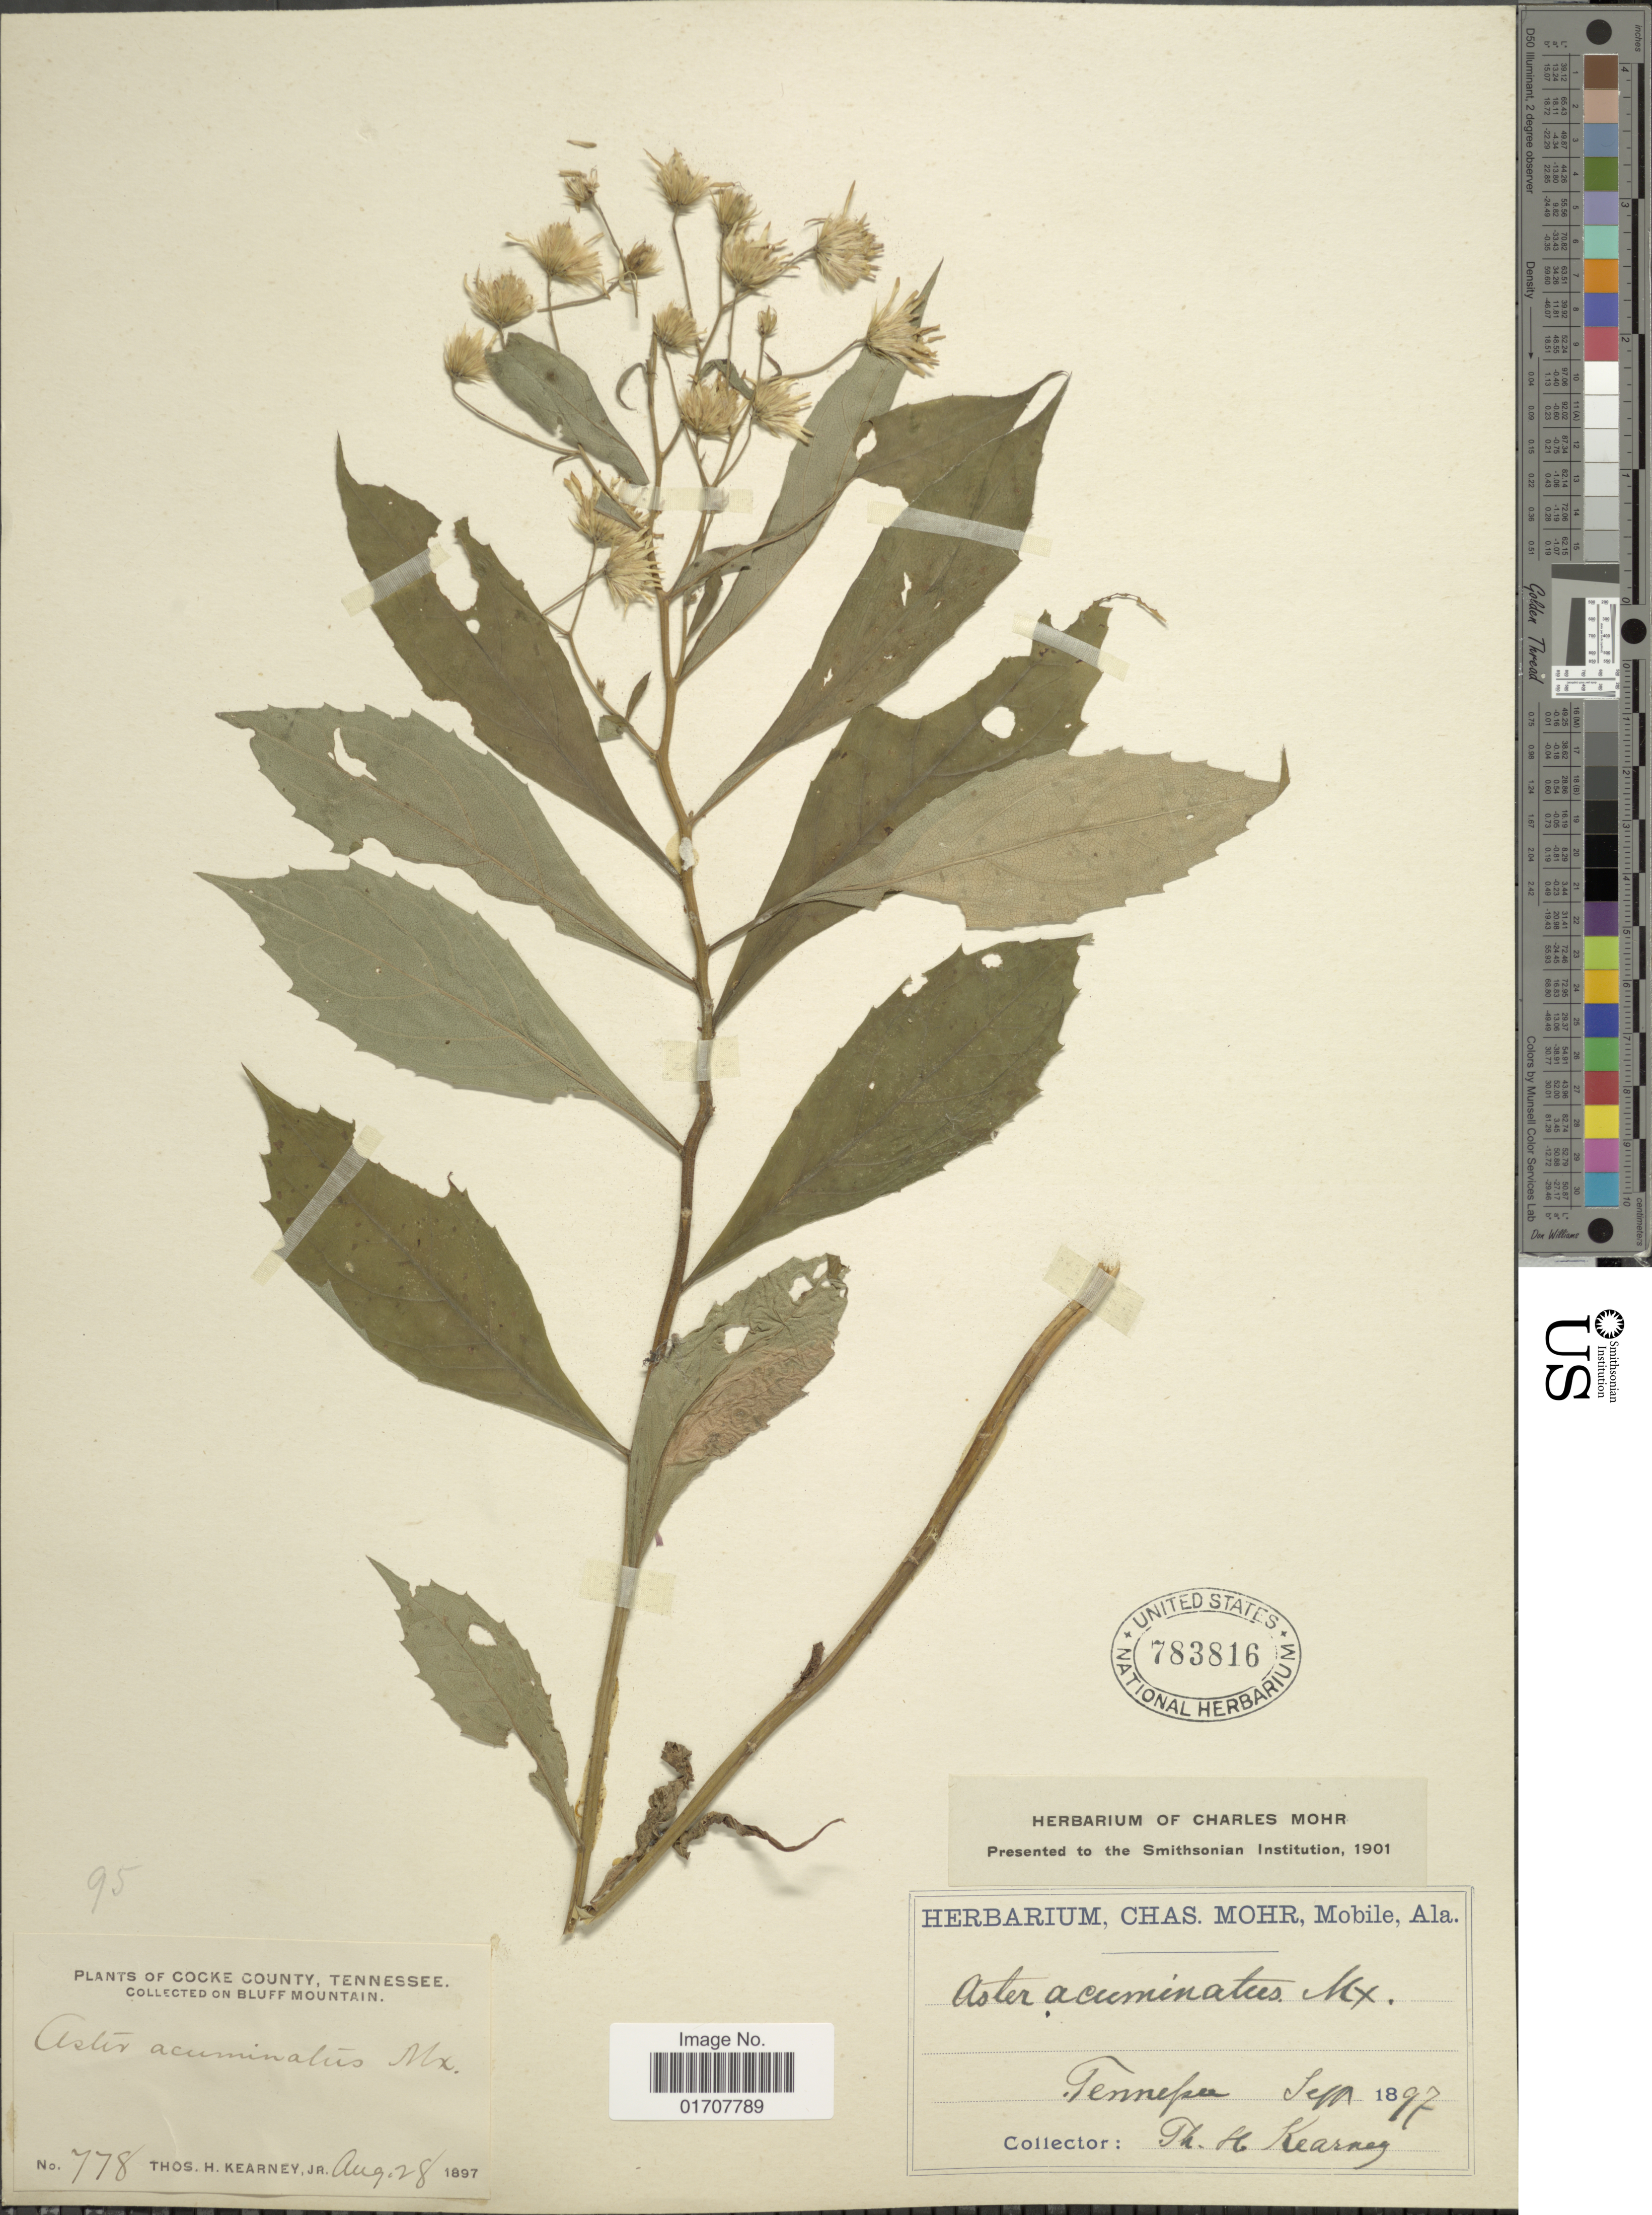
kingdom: Plantae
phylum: Tracheophyta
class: Magnoliopsida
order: Asterales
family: Asteraceae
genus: Oclemena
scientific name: Oclemena acuminata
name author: (Michx.) Greene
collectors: T. H. Kearney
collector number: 778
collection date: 1897-08-28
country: United States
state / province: Tennessee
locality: Cocke County, on Bluff Mountain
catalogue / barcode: US 783816